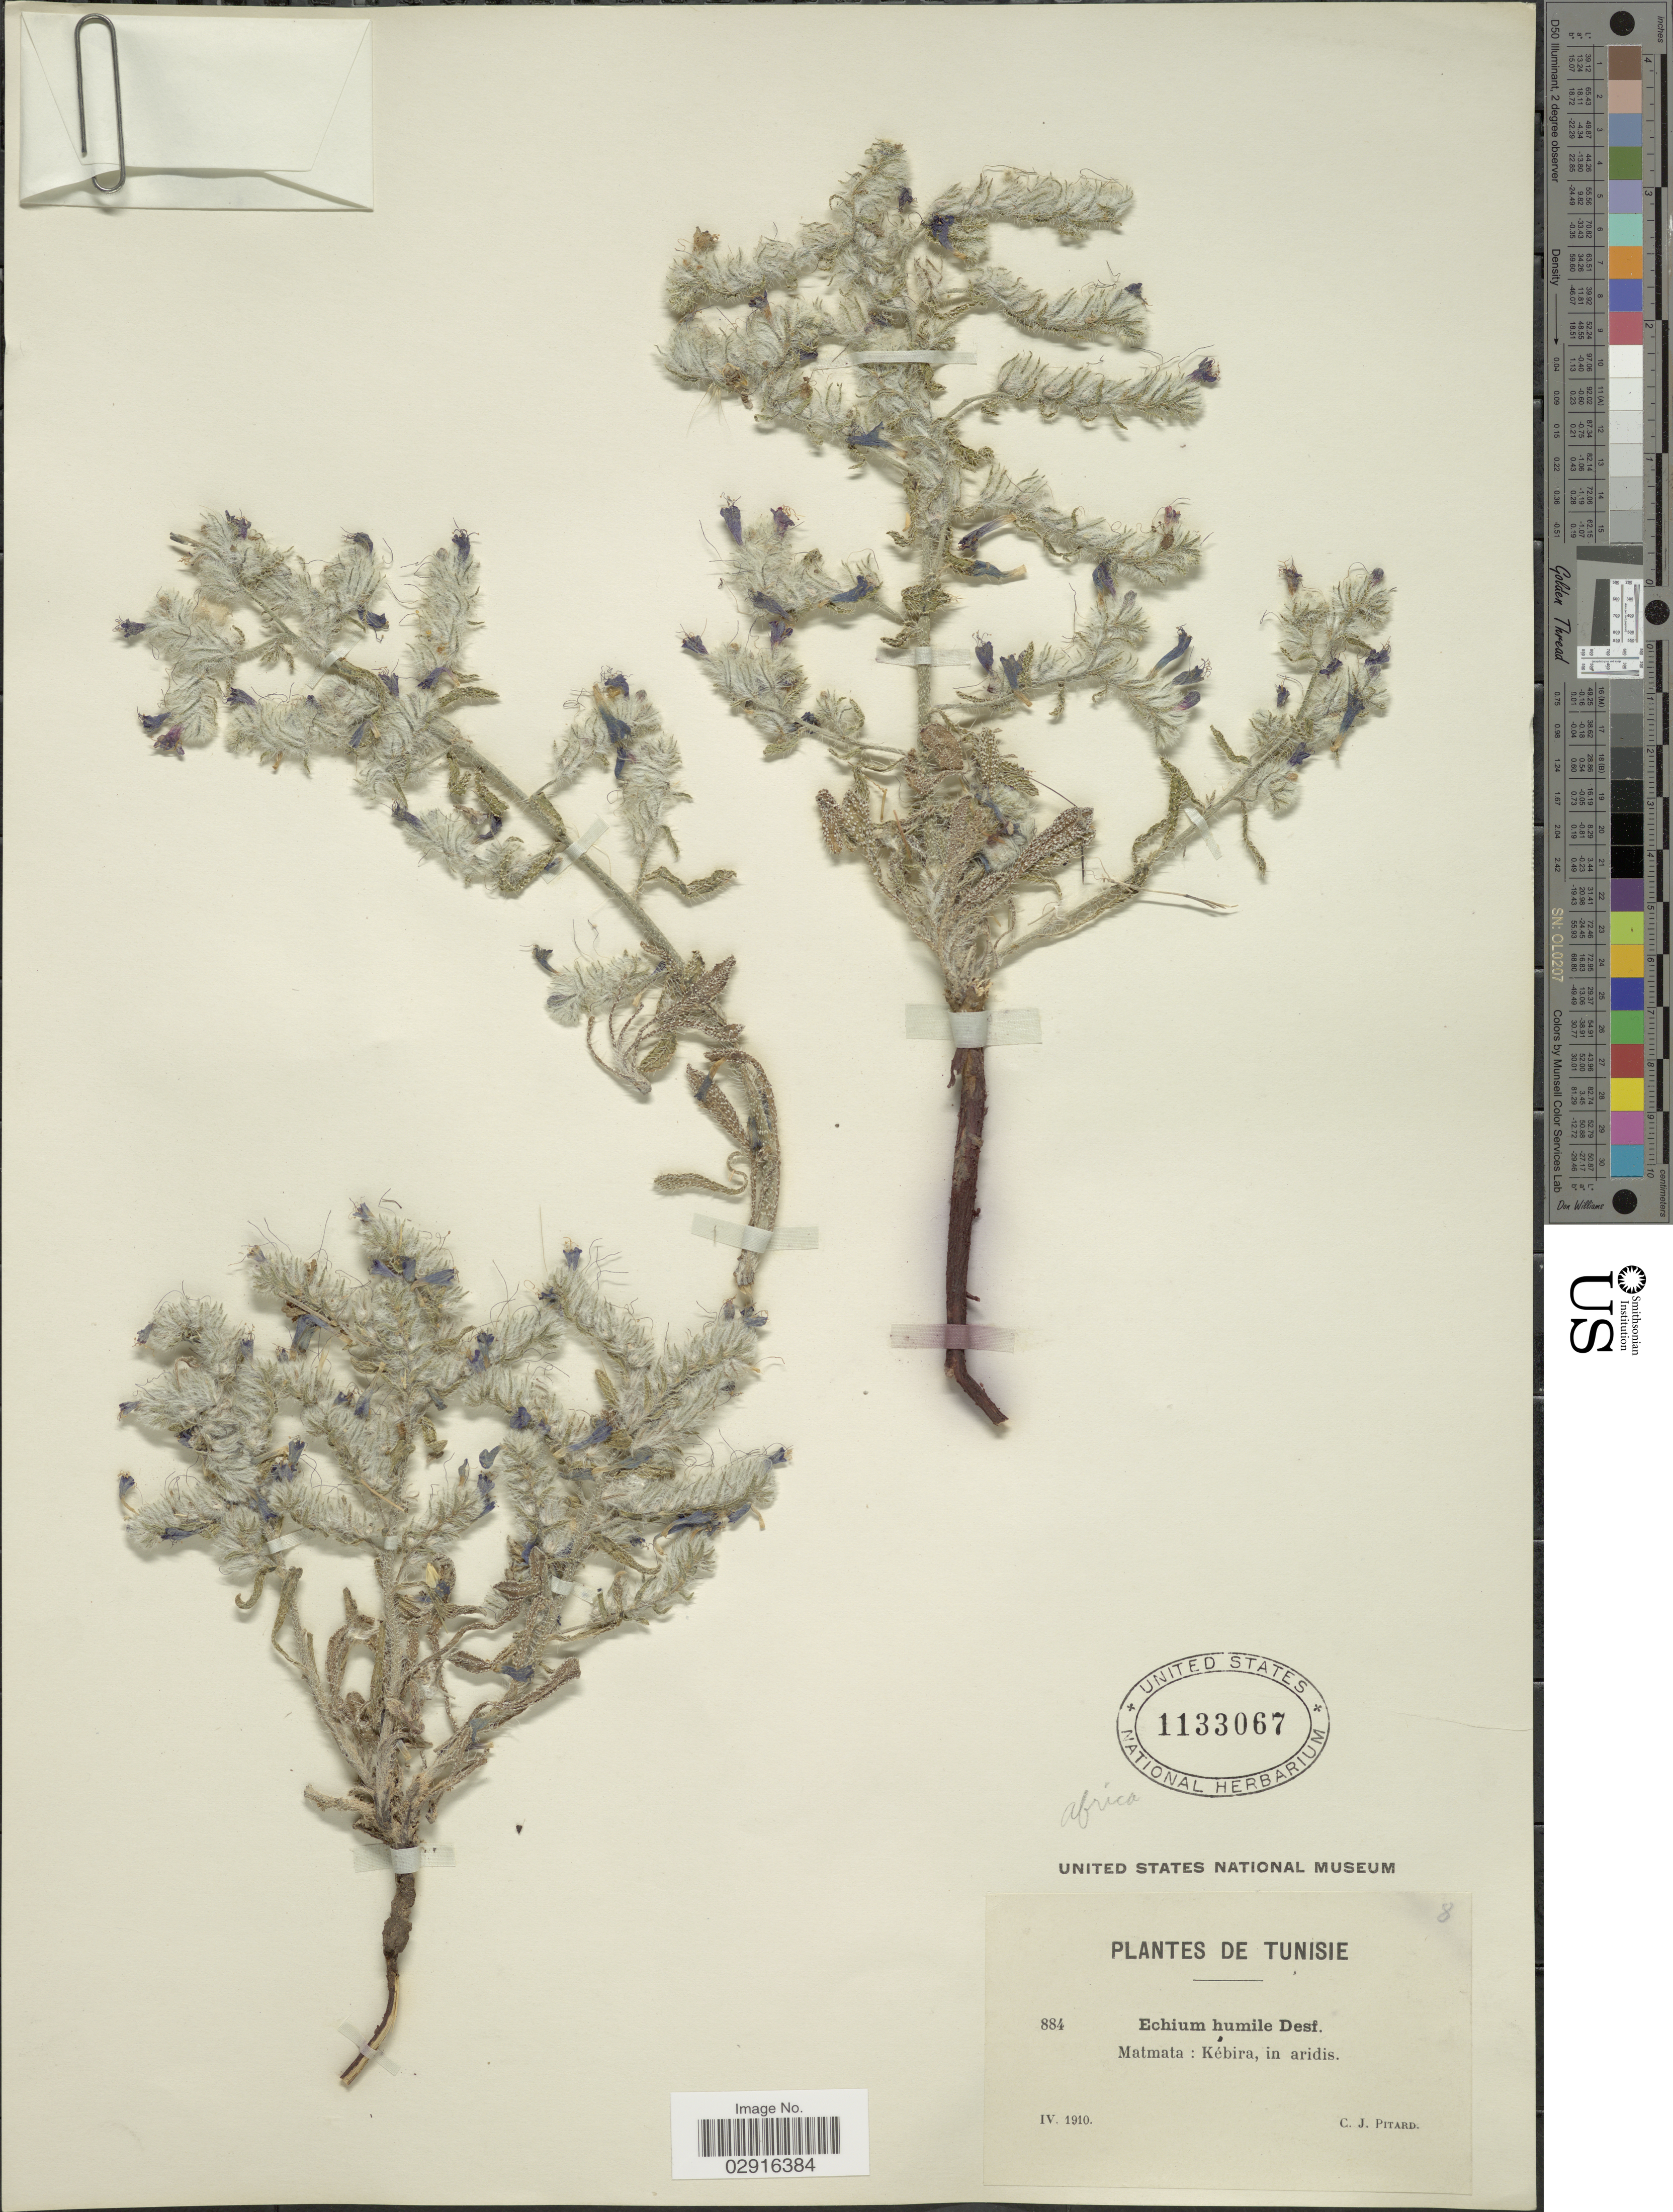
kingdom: Plantae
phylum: Tracheophyta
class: Magnoliopsida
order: Boraginales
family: Boraginaceae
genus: Echium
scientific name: Echium humile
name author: Desf.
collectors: C. Pitard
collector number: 884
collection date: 1910-04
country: Tunisia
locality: Matmata: Kébira, in ardis.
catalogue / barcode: US 1133067